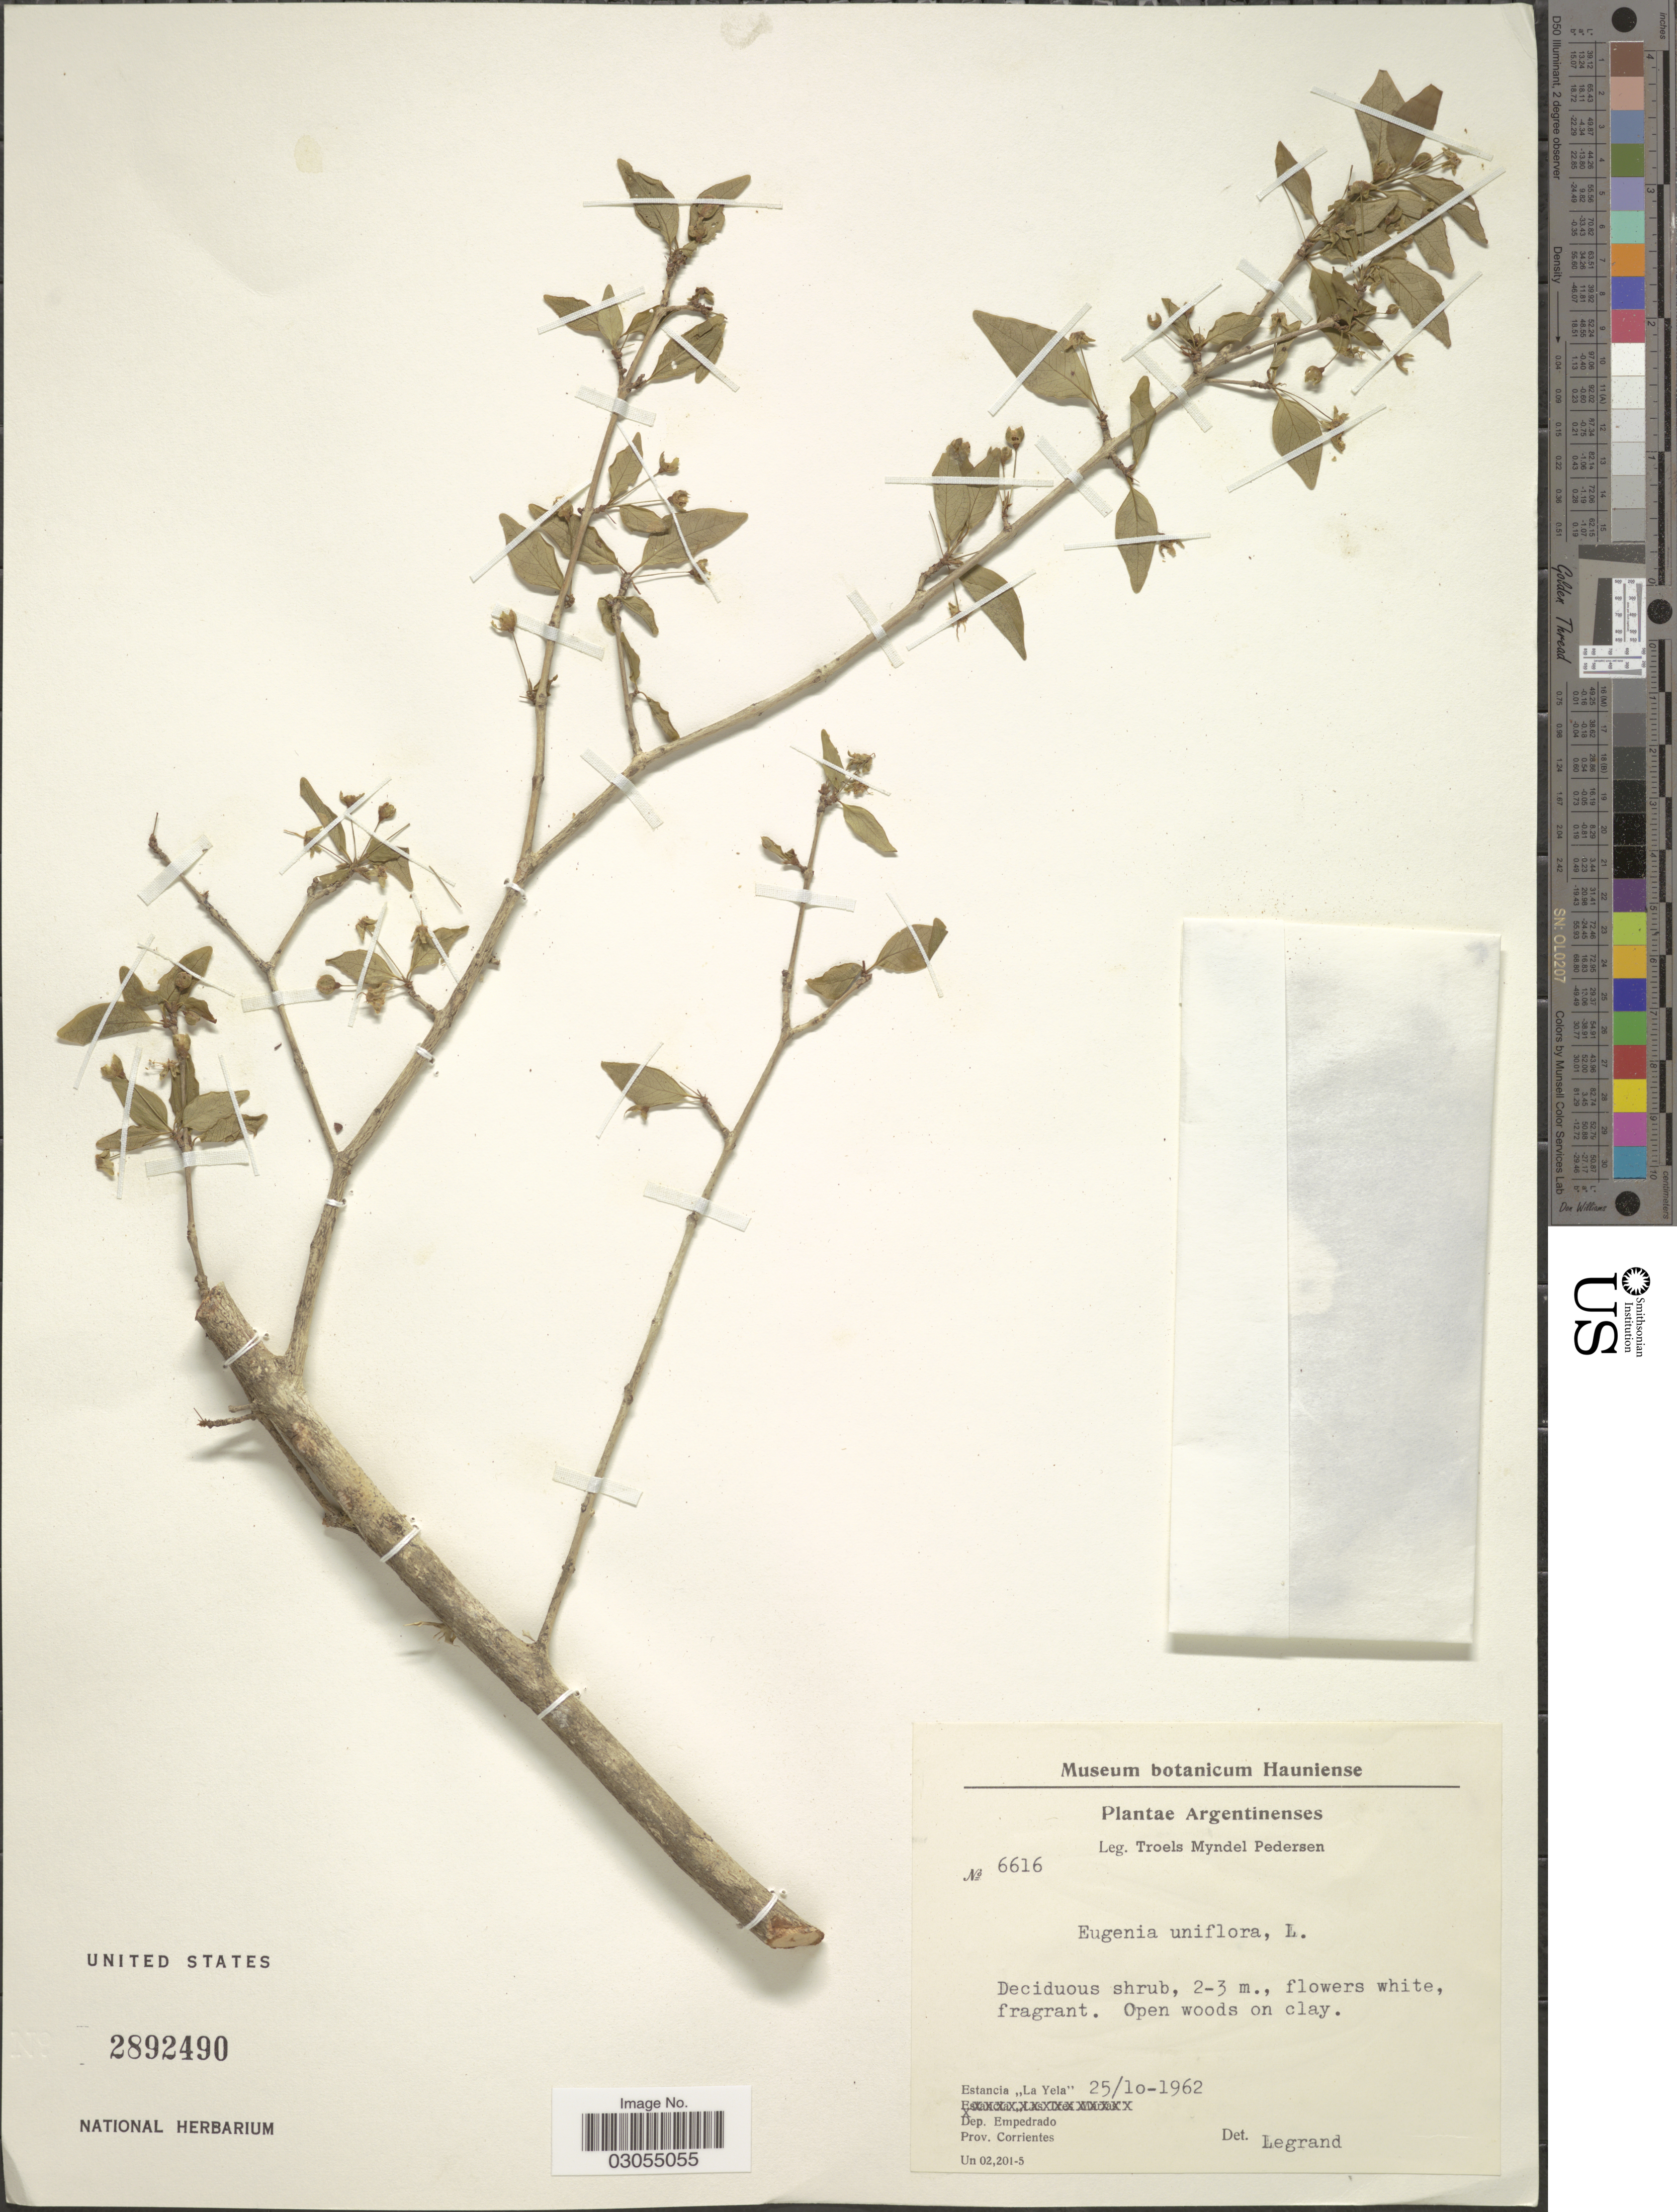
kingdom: Plantae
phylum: Tracheophyta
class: Magnoliopsida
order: Myrtales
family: Myrtaceae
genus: Eugenia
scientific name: Eugenia uniflora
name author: L.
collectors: T. Pederson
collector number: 6616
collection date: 1962-10-25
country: Argentina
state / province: Corrientes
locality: Estancia "La Yela", Dep. Empedrado.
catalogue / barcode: US 2892490